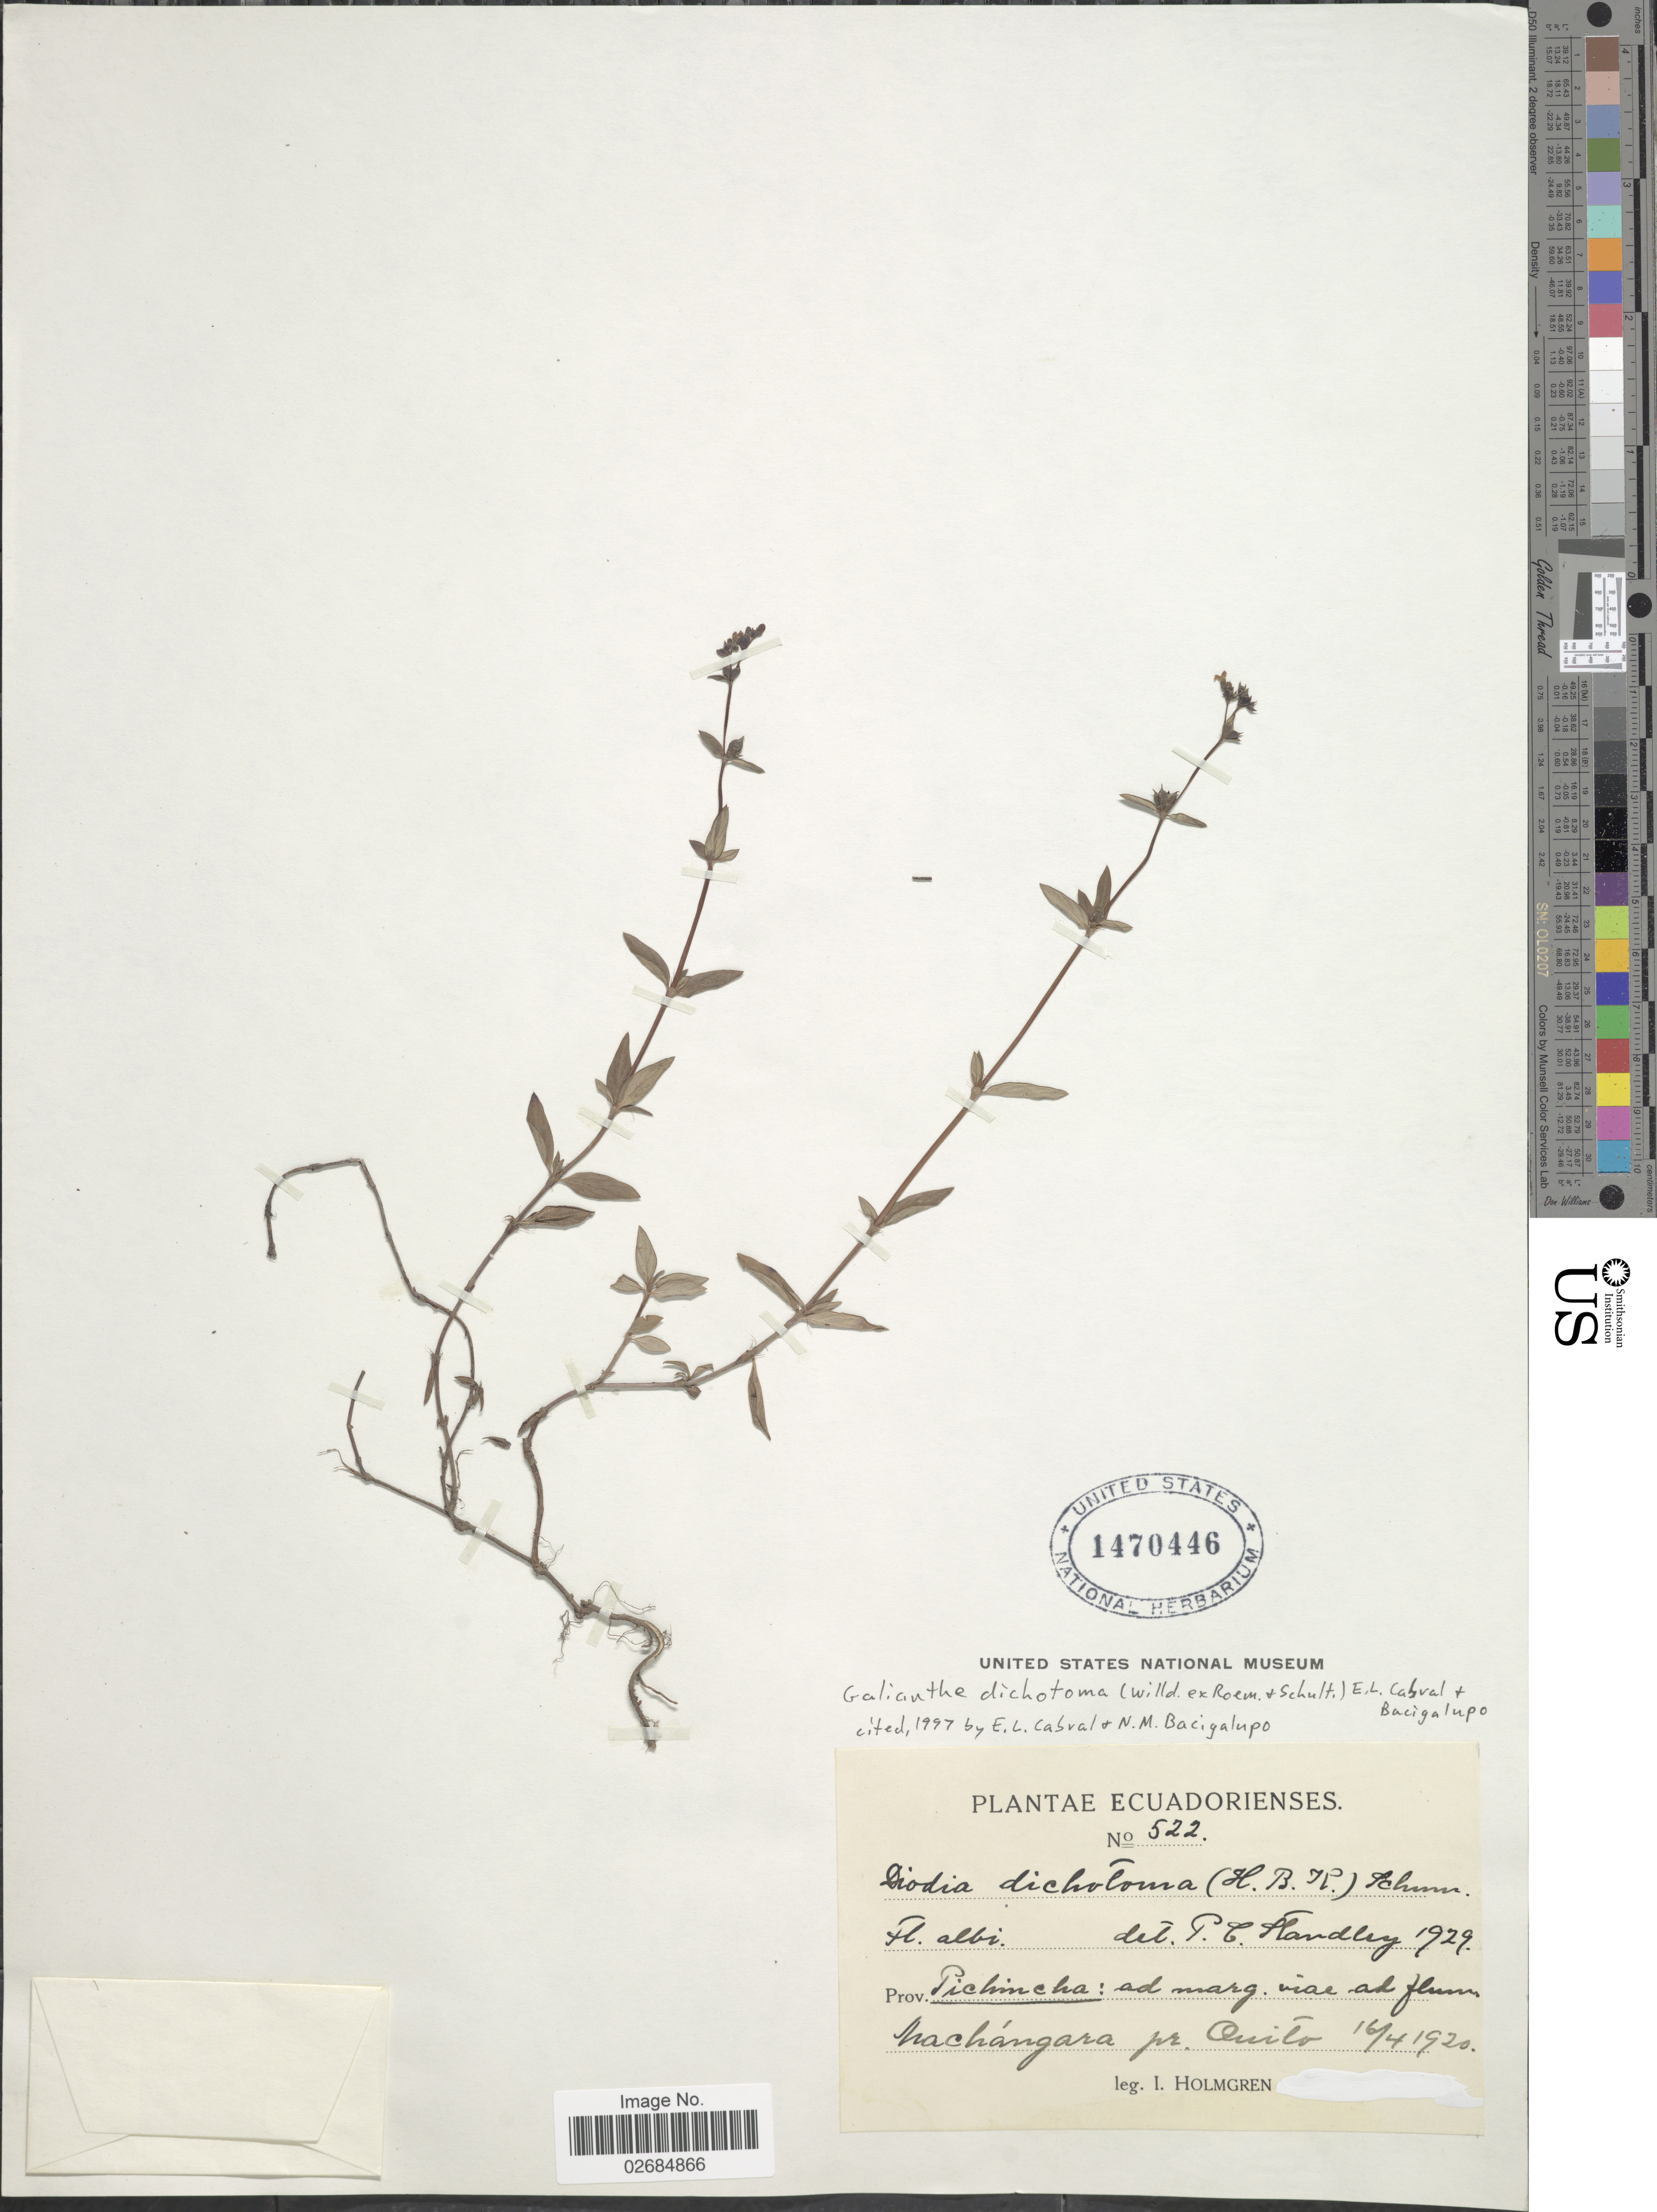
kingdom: Plantae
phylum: Tracheophyta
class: Magnoliopsida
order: Gentianales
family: Rubiaceae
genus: Galianthe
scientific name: Galianthe dichotoma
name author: (Willd.) E.L. Cabral & Bacigalupo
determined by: Kirkbride, J. H.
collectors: I. Holmgren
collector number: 522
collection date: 1920-04-16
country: Ecuador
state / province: Pichincha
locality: Nachángara pr. Quito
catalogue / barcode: US 1470446